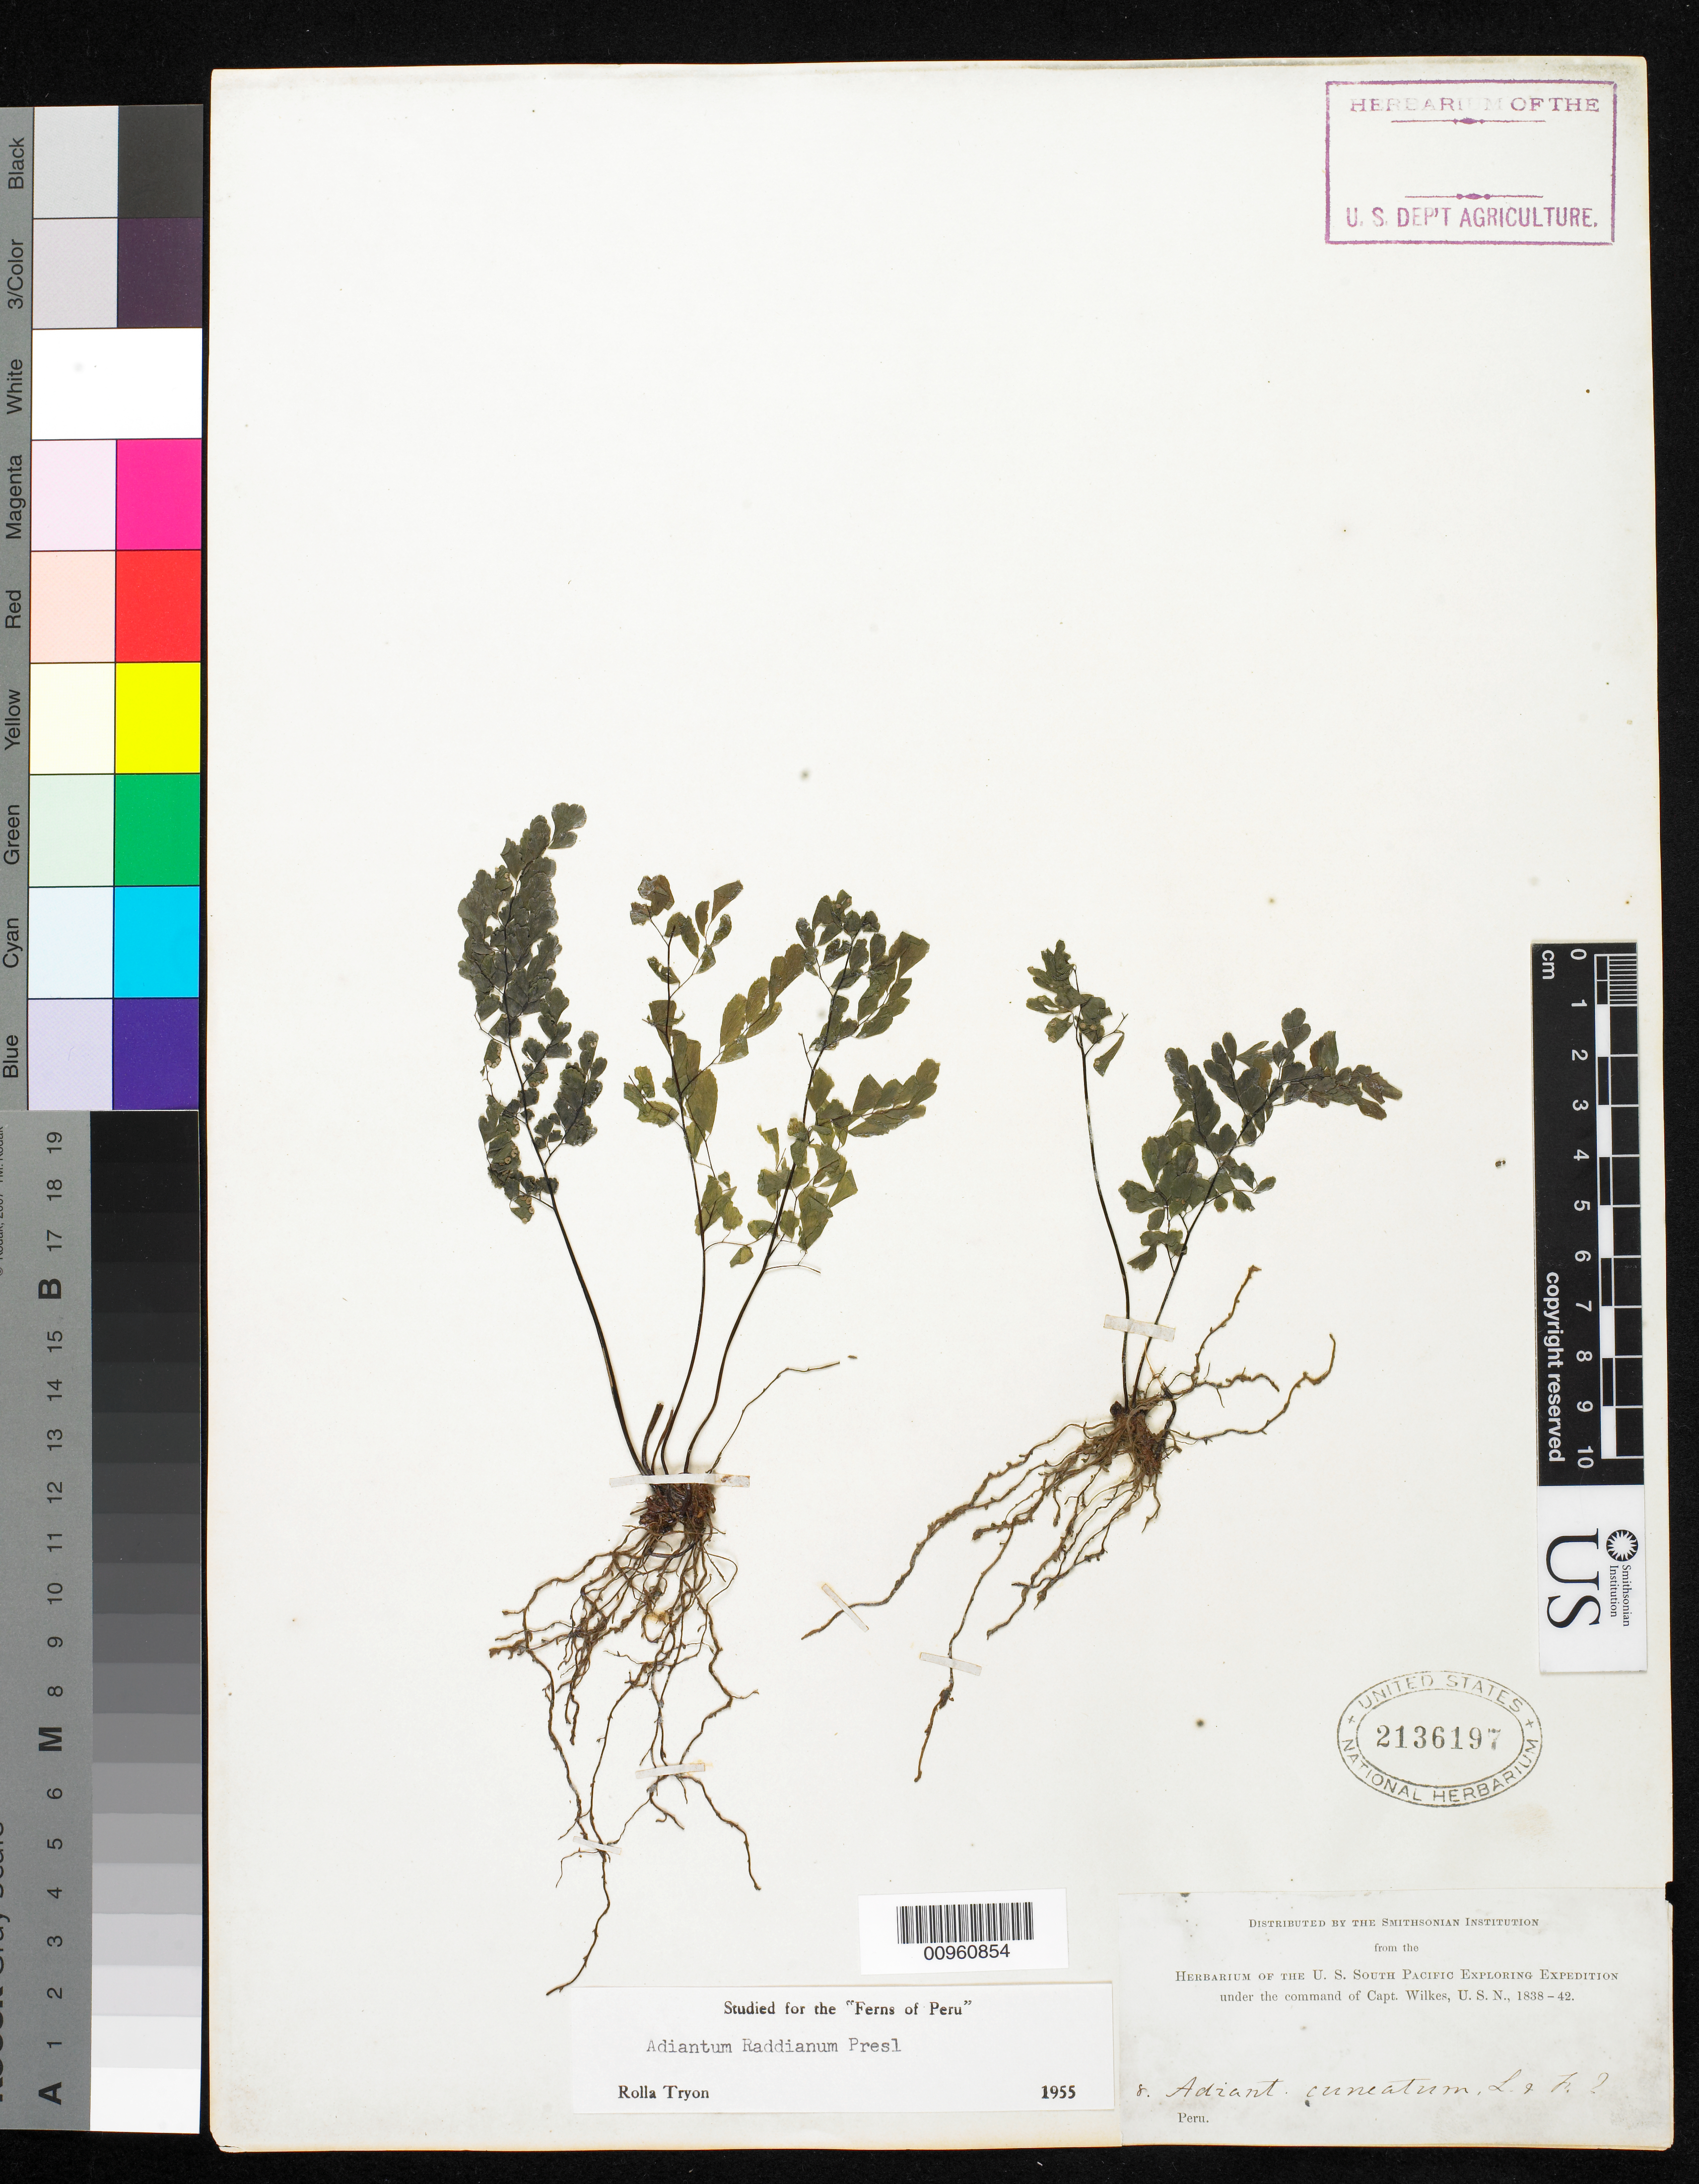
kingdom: Plantae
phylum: Tracheophyta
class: Polypodiopsida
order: Polypodiales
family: Pteridaceae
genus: Adiantum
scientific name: Adiantum raddianum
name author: C. Presl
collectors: Wilkes Explor. Exped.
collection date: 1838/1842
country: Peru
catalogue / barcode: US 2136197